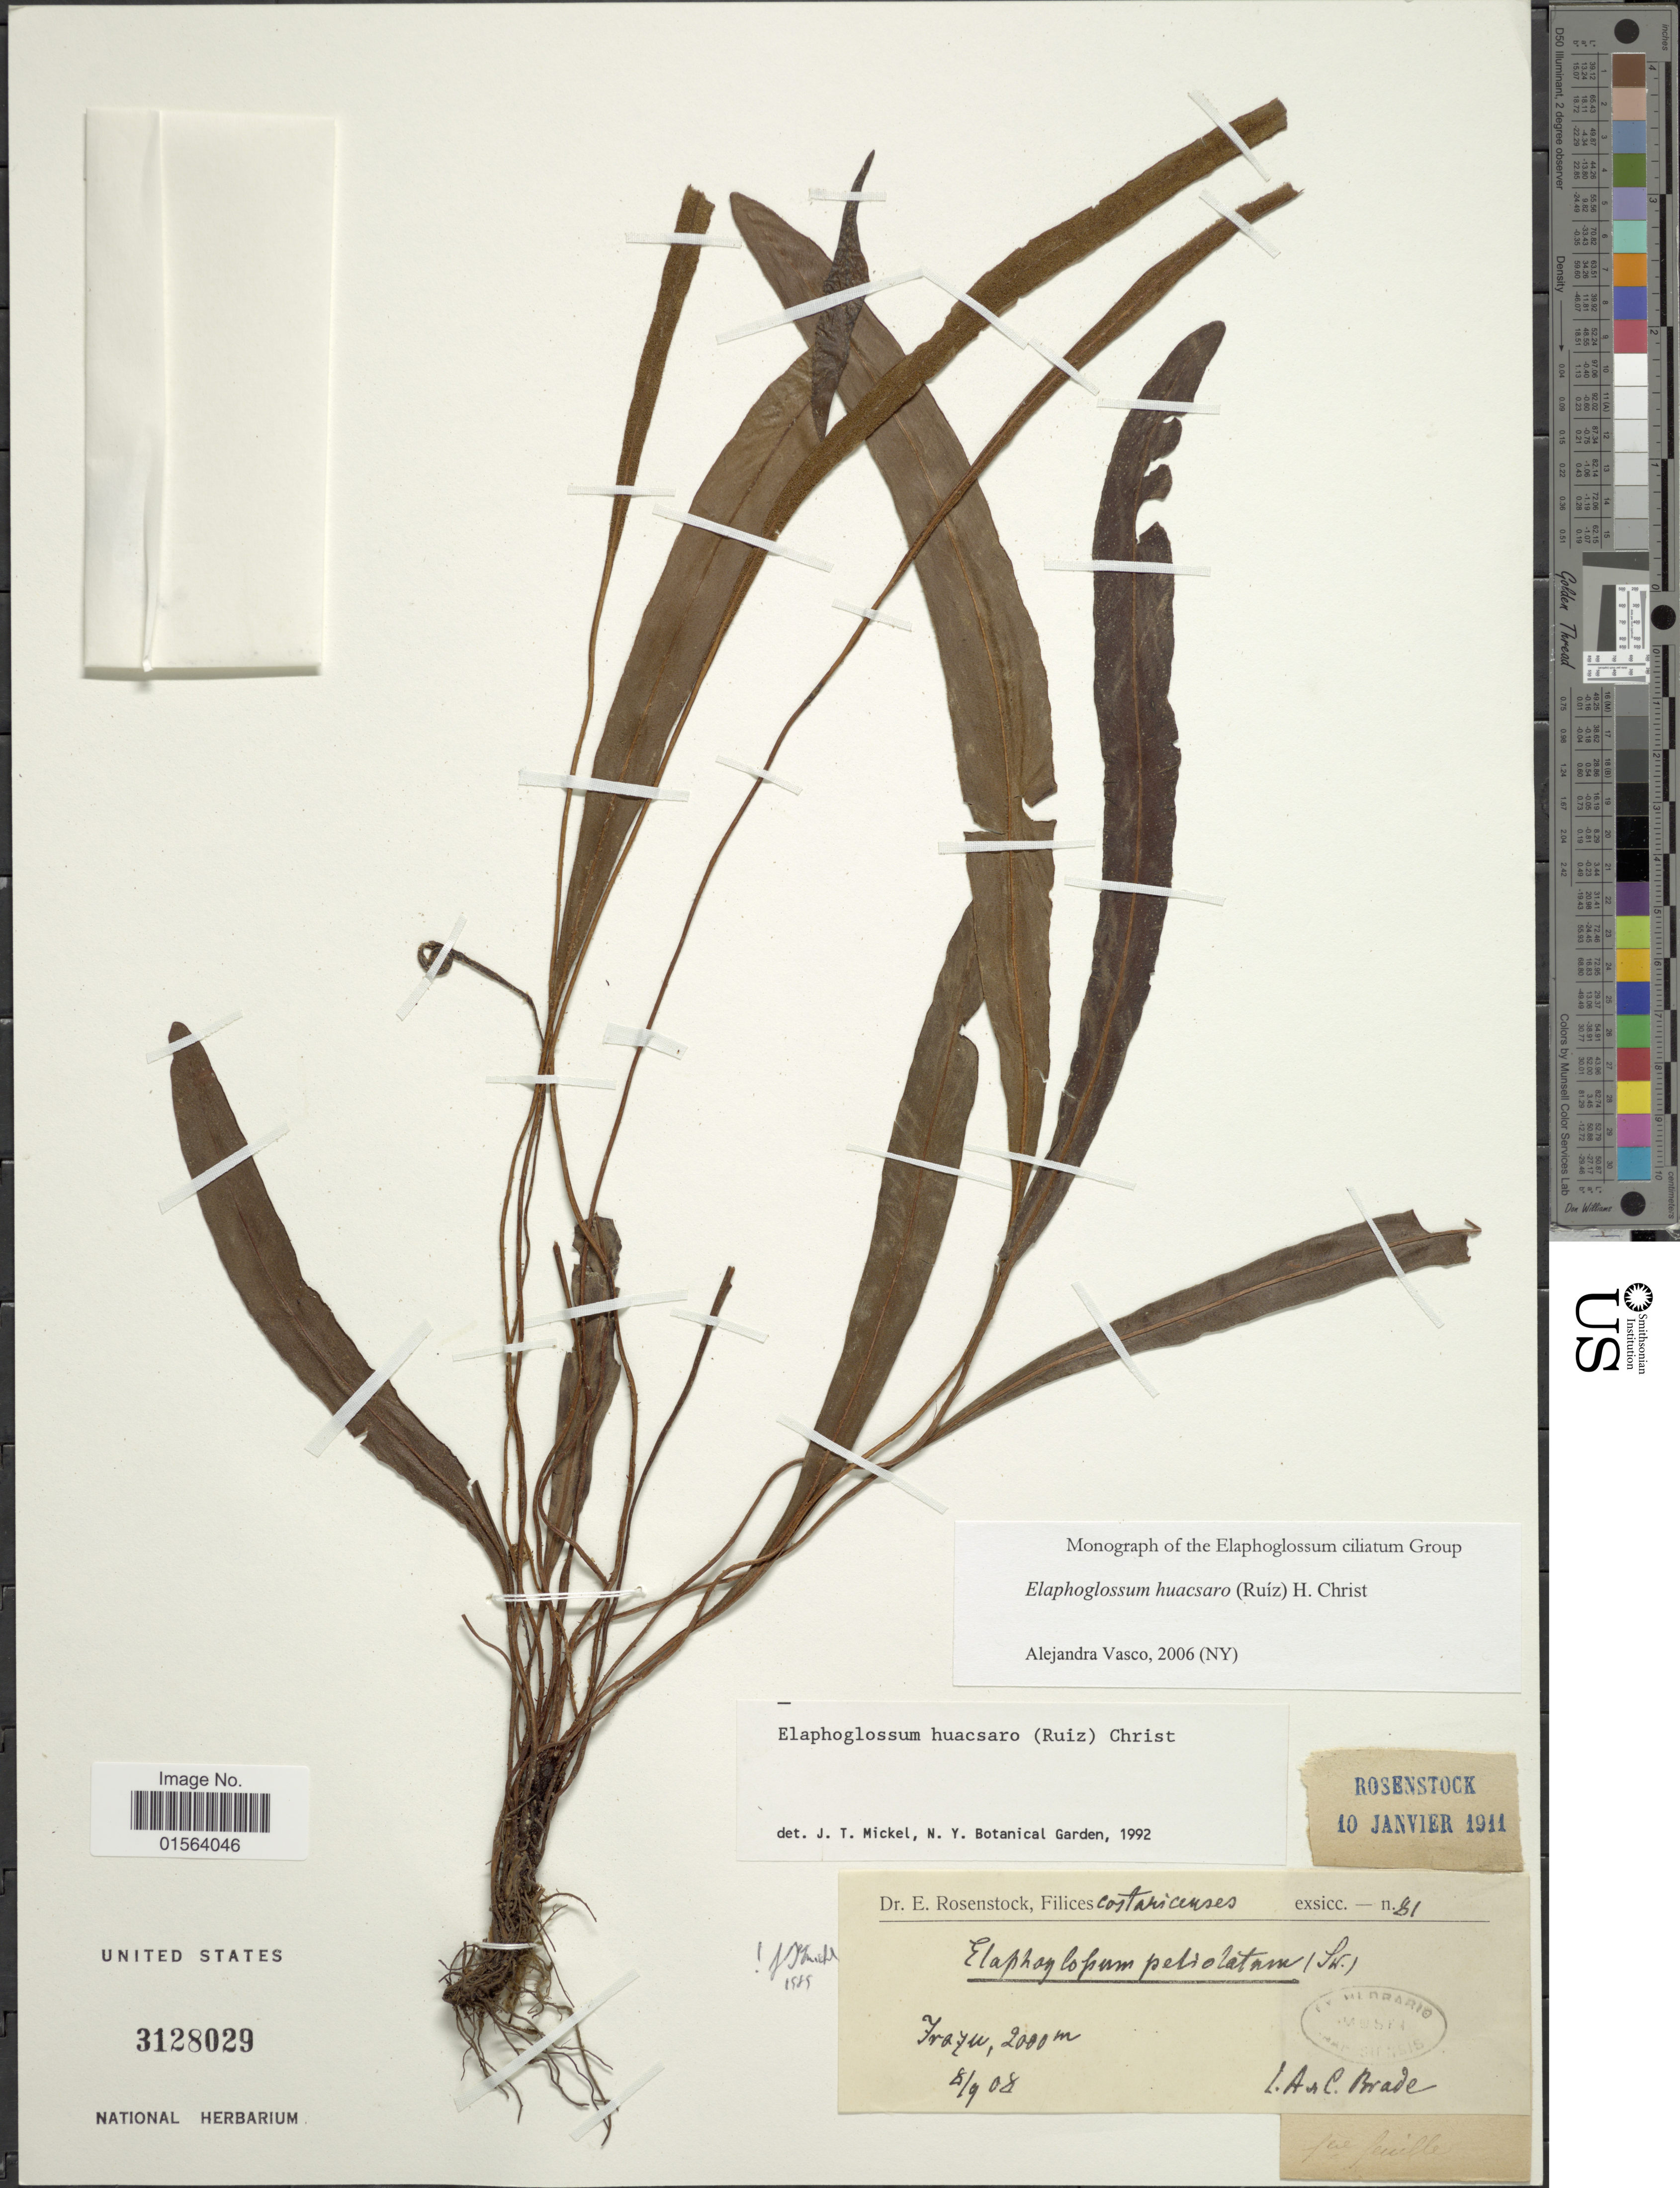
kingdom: Plantae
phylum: Tracheophyta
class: Polypodiopsida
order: Polypodiales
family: Dryopteridaceae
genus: Elaphoglossum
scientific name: Elaphoglossum huacsaro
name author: (Ruiz) Christ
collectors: A. Brade & C. Brade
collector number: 81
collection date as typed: Transcribed d/m/y: 8/9/8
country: Costa Rica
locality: Costaricenses, Irazu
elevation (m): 200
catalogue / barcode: US 3128029